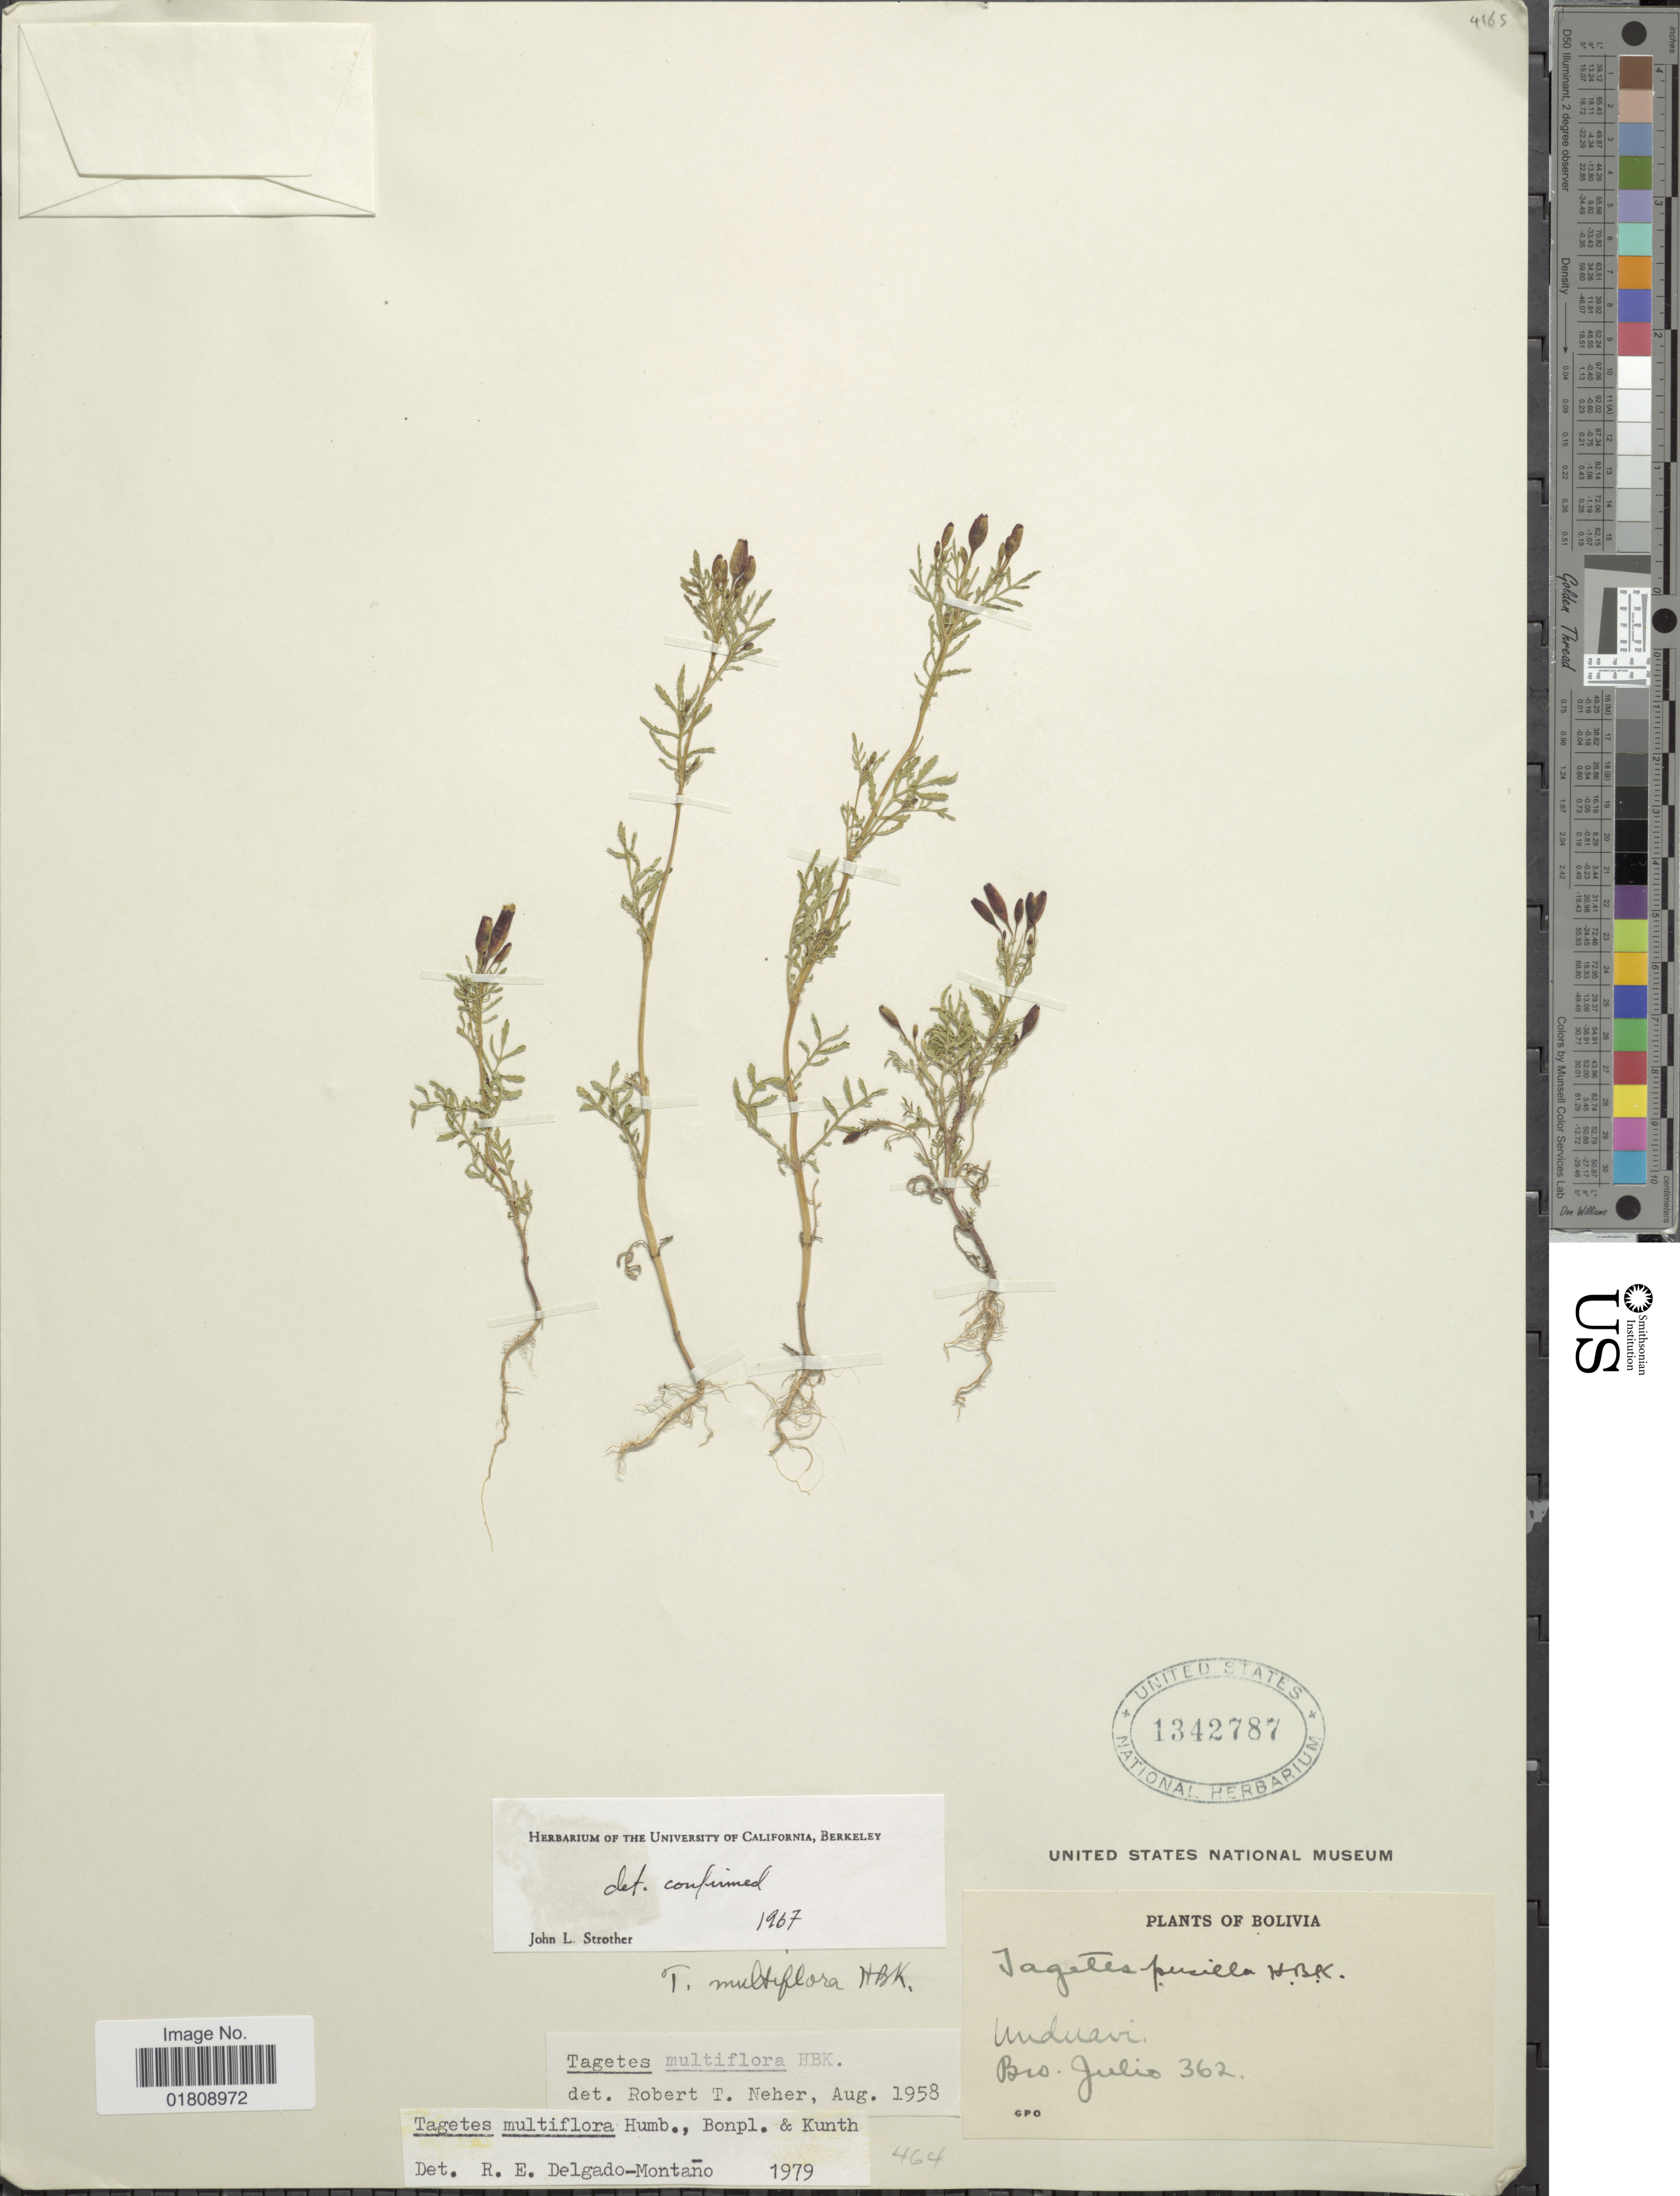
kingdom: Plantae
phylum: Tracheophyta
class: Magnoliopsida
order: Asterales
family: Asteraceae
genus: Tagetes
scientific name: Tagetes multiflora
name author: Kunth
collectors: Bro. Julio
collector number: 362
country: Bolivia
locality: Unduavi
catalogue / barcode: US 1342787